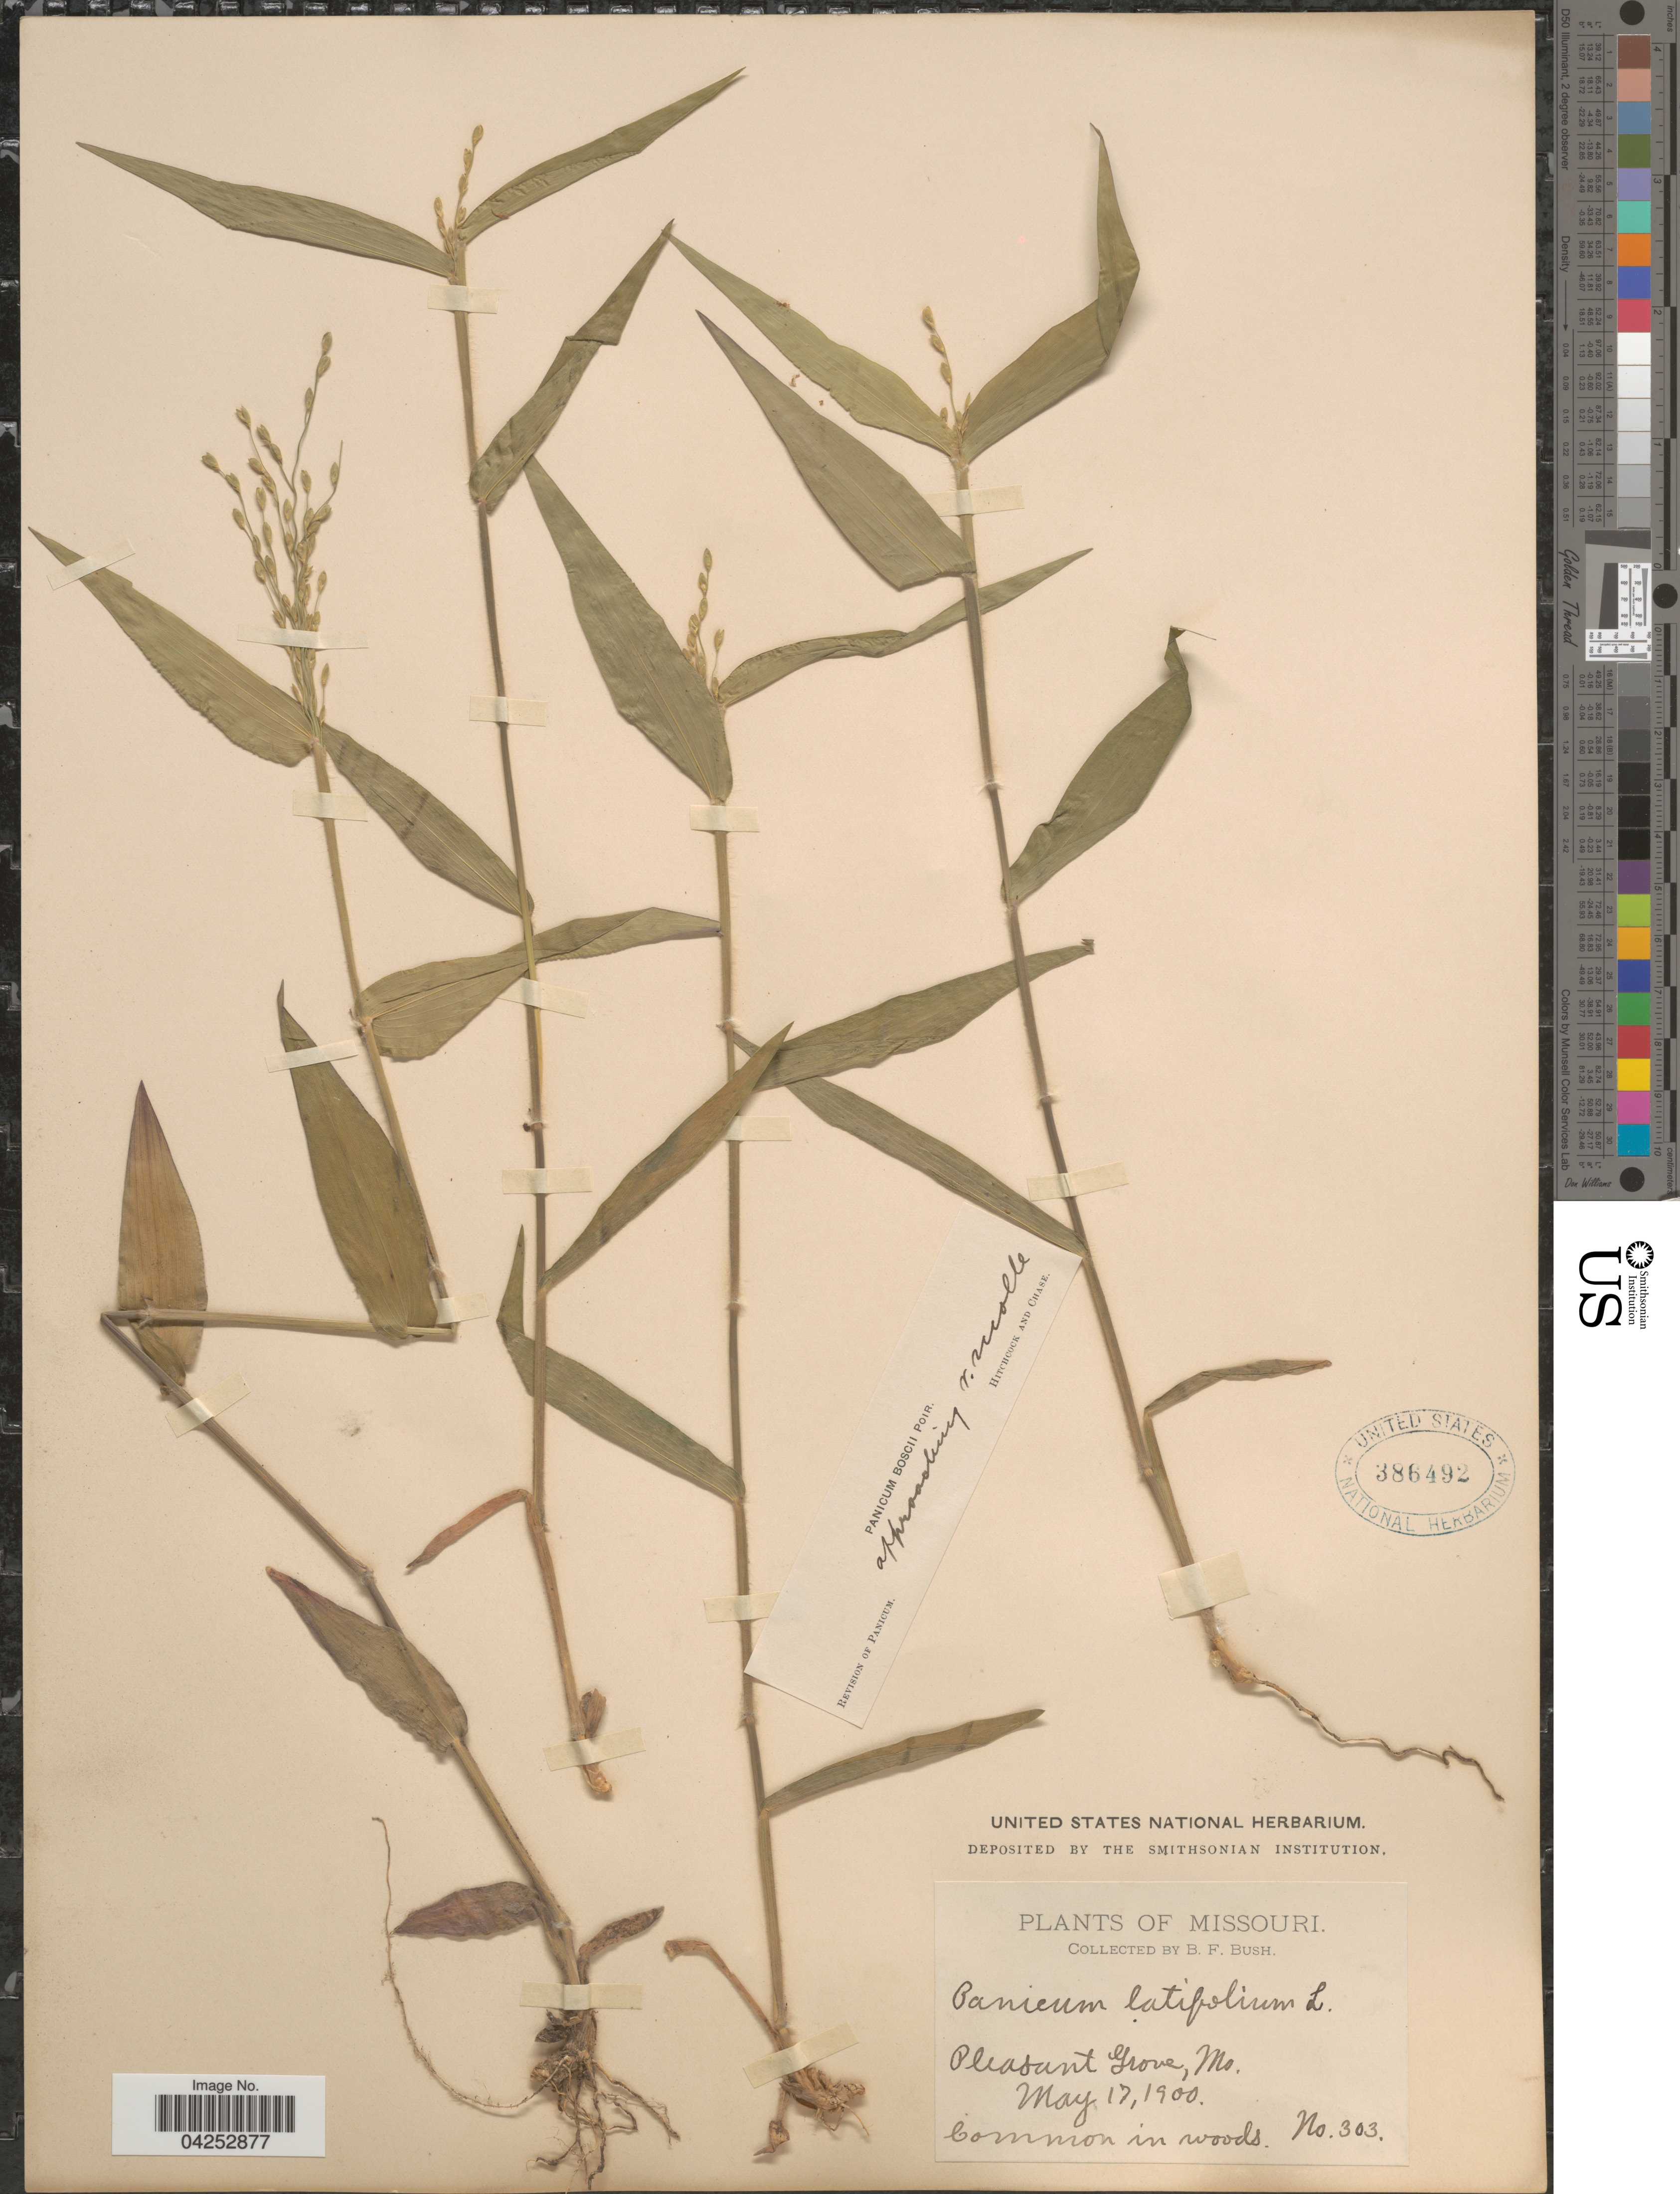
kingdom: Plantae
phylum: Tracheophyta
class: Liliopsida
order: Poales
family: Poaceae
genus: Dichanthelium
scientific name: Dichanthelium boscii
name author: (Poir.) Gould & C.A. Clark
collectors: B. F. Bush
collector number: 303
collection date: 1900-05-17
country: United States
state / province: Missouri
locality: Pleasant Grove.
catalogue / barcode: US 386492